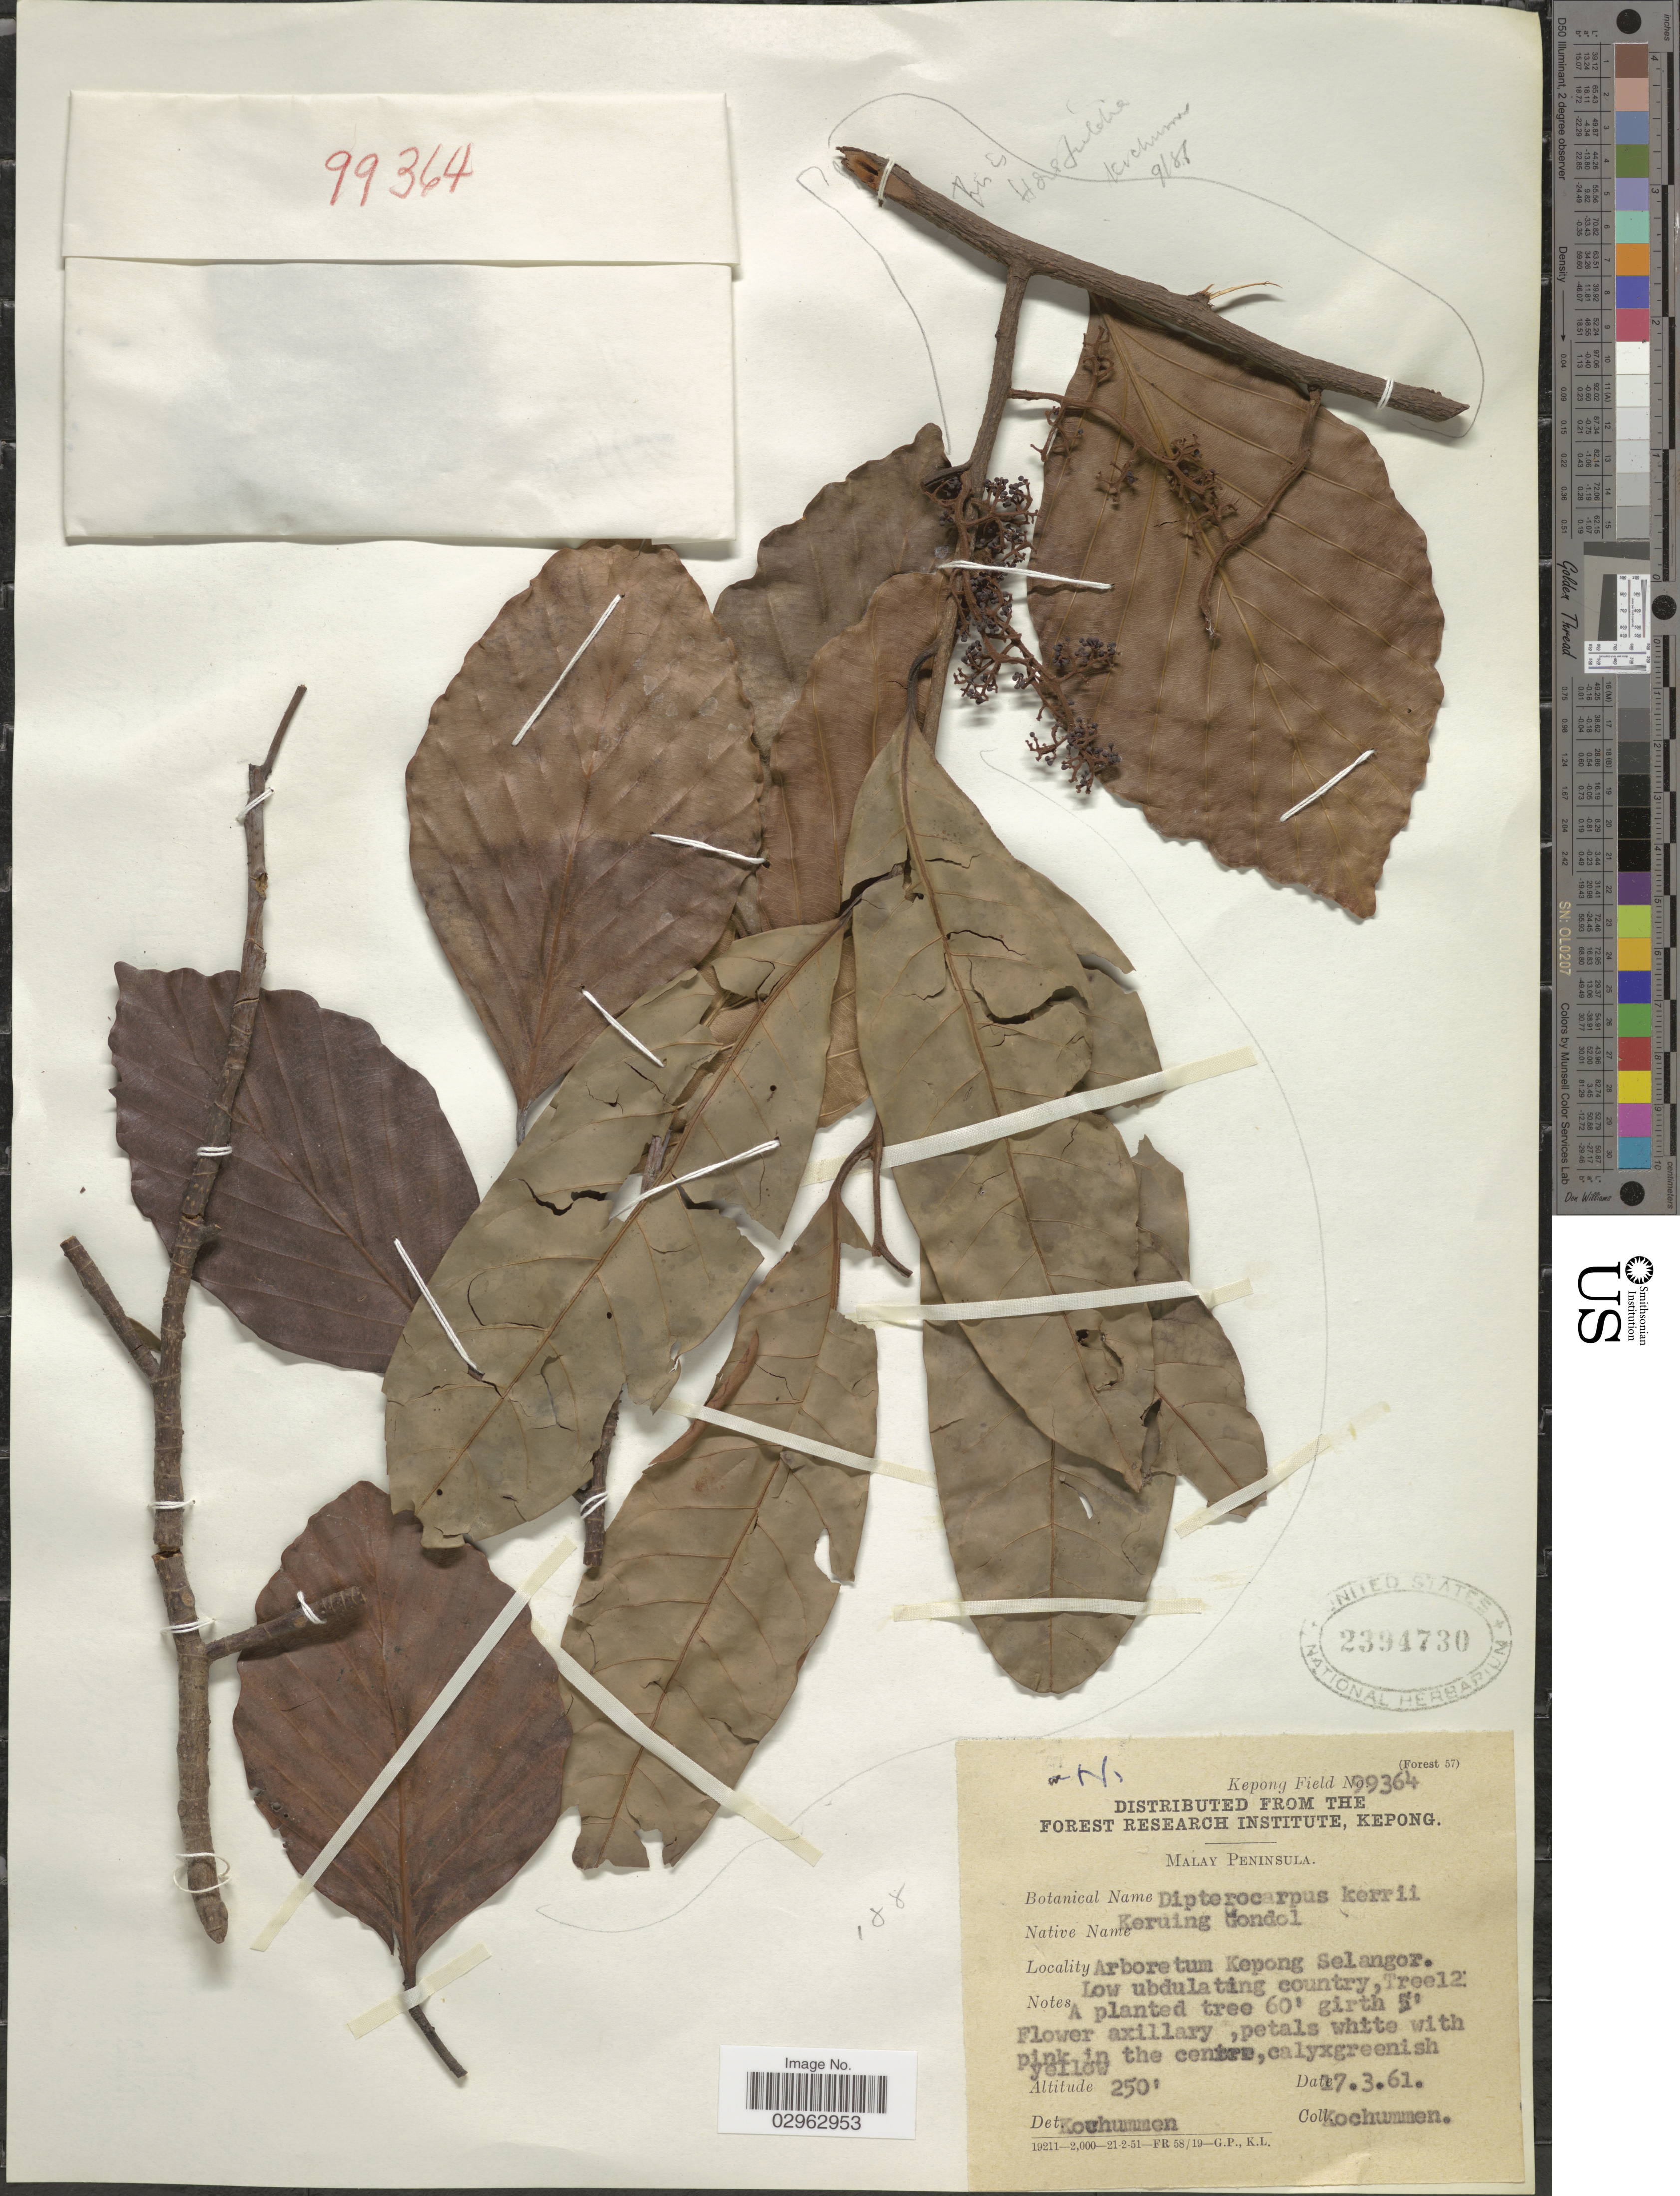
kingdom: Plantae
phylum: Tracheophyta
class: Magnoliopsida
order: Malvales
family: Dipterocarpaceae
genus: Dipterocarpus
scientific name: Dipterocarpus kerrii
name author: King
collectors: Kochummen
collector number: Kepong Field 99364 ?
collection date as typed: Transcribed d/m/y: 17/3/61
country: Malaysia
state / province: Selangor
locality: Malay Peninsula. Arboretum Kepong Selangor.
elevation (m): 76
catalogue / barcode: US 2394730